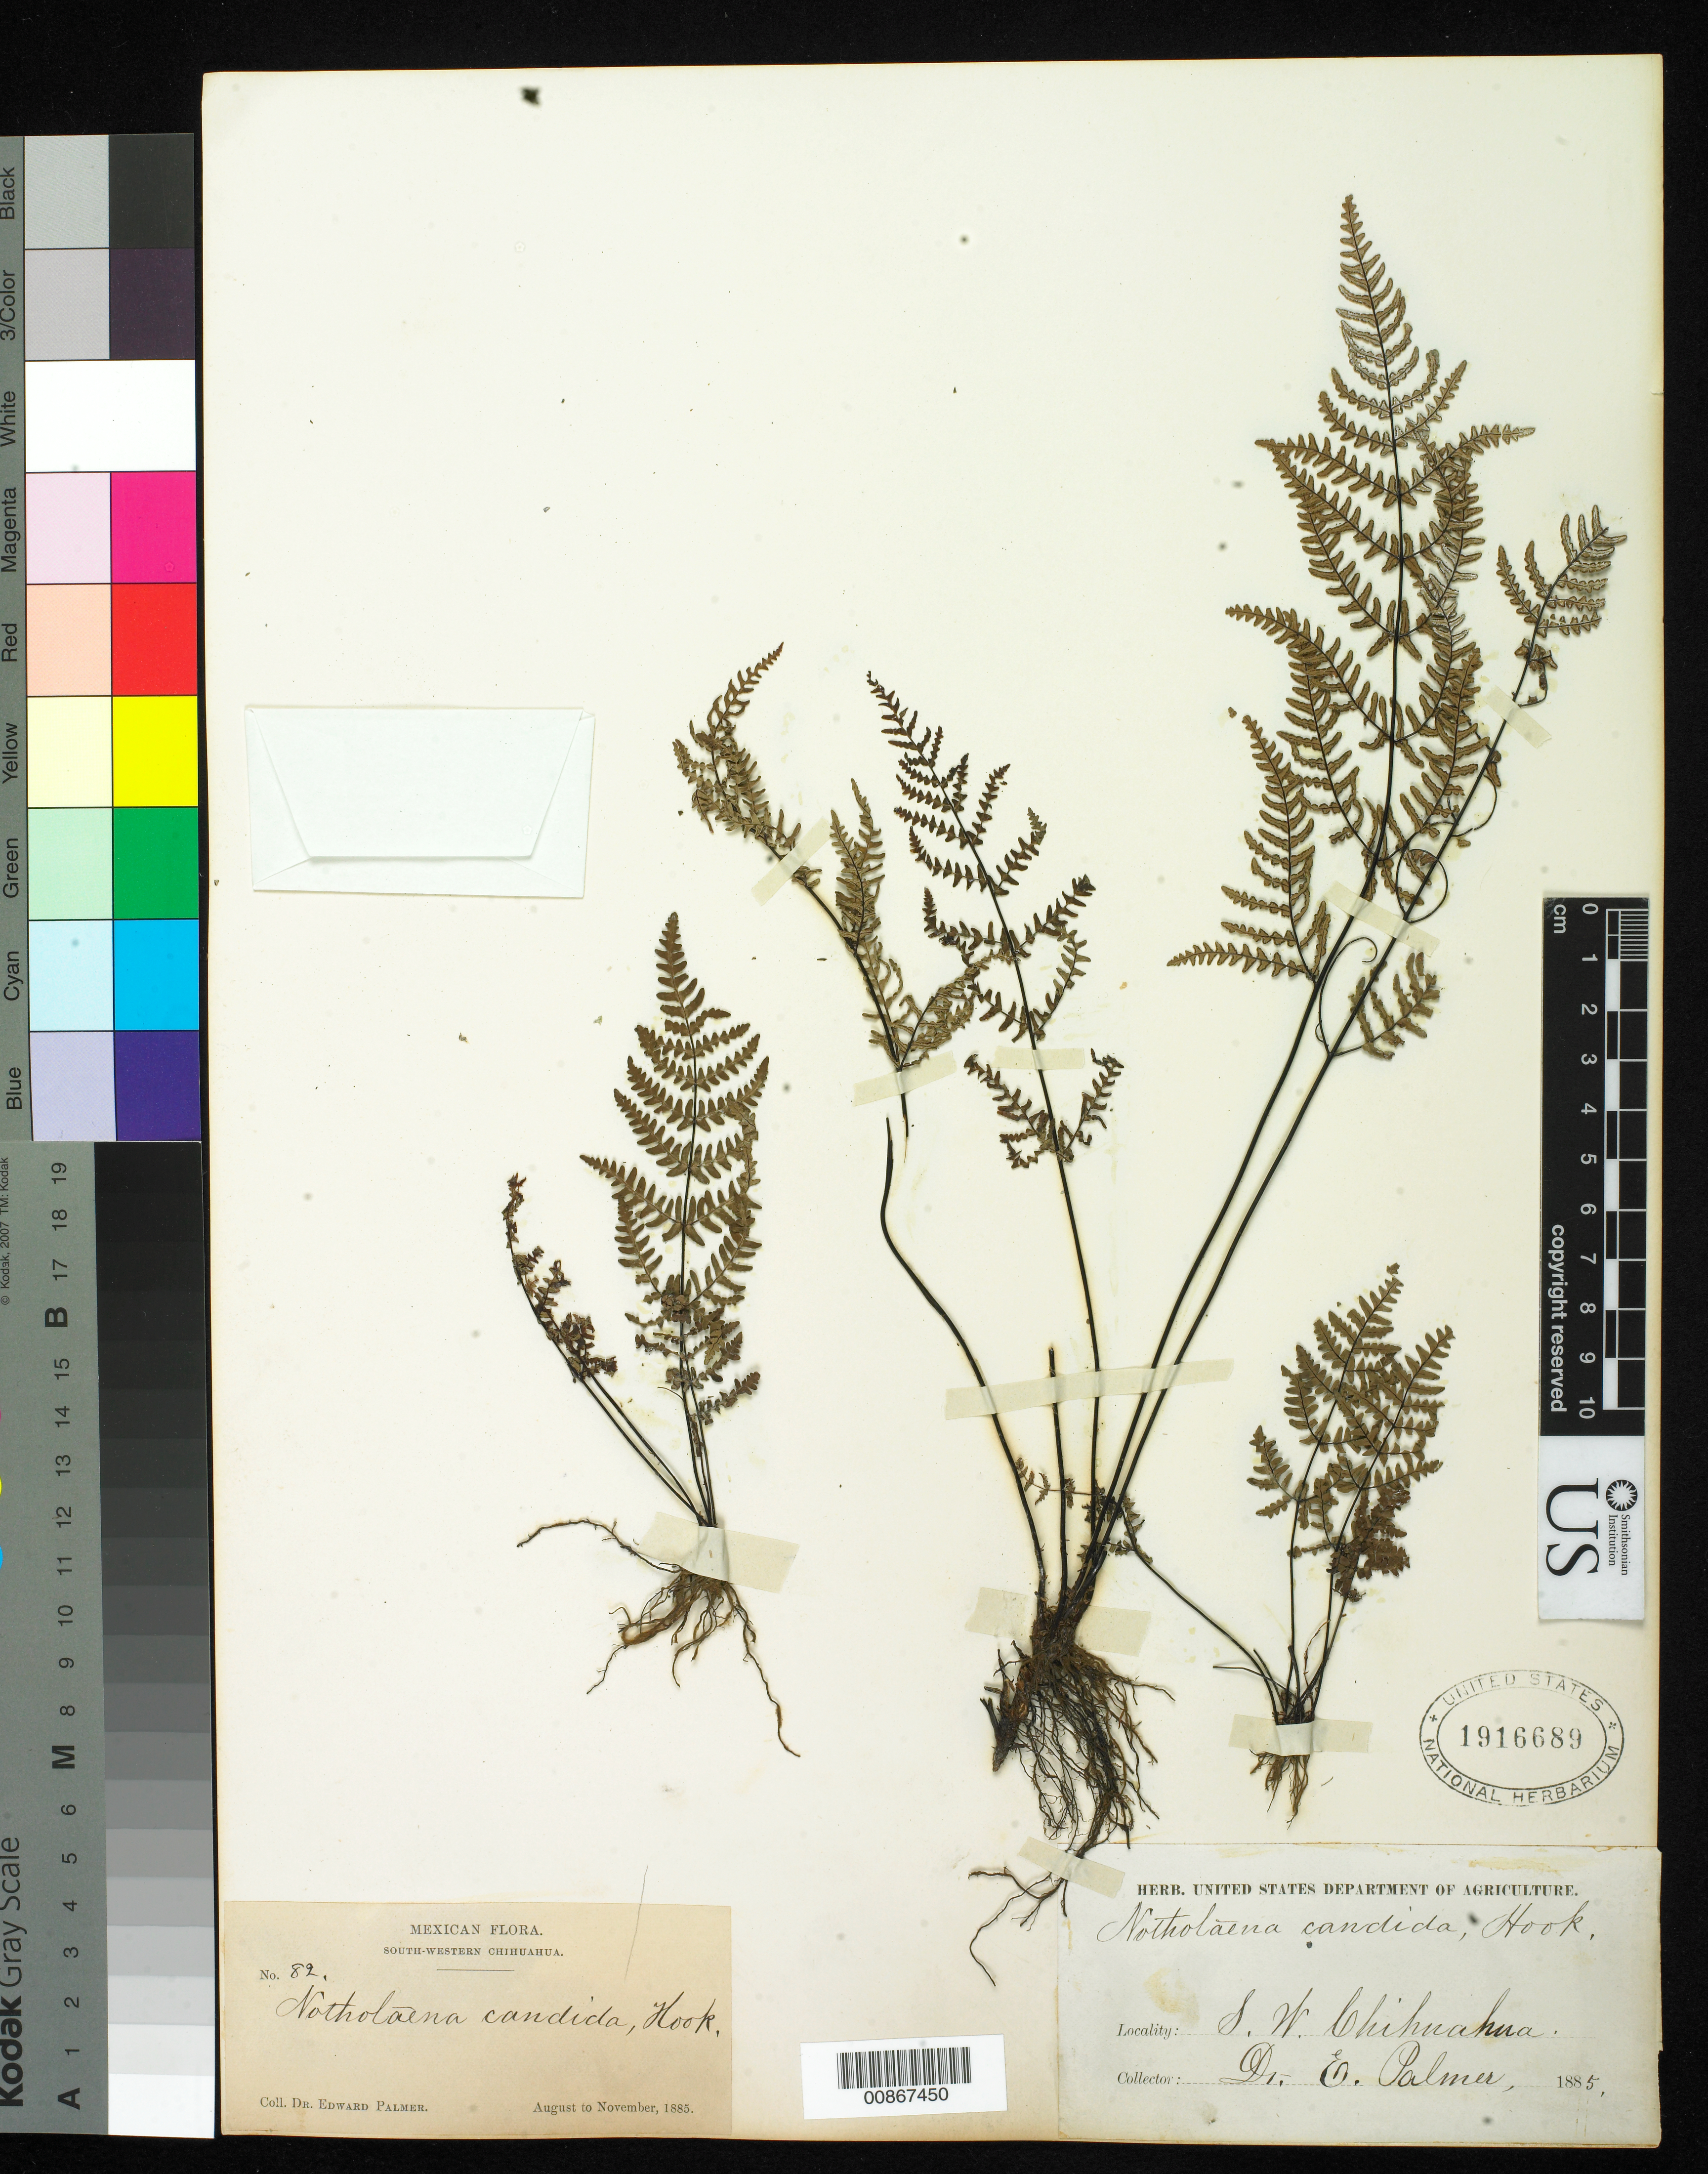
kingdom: Plantae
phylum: Tracheophyta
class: Polypodiopsida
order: Polypodiales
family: Pteridaceae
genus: Notholaena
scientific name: Notholaena candida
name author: (M. Martens) Hook.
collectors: E. Palmer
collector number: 82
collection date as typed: Aug 1885 to -- Nov 1885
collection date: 1885-08/1885-11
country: Mexico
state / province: Chihuahua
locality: South-Western Chihuahua.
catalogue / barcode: US 1916689